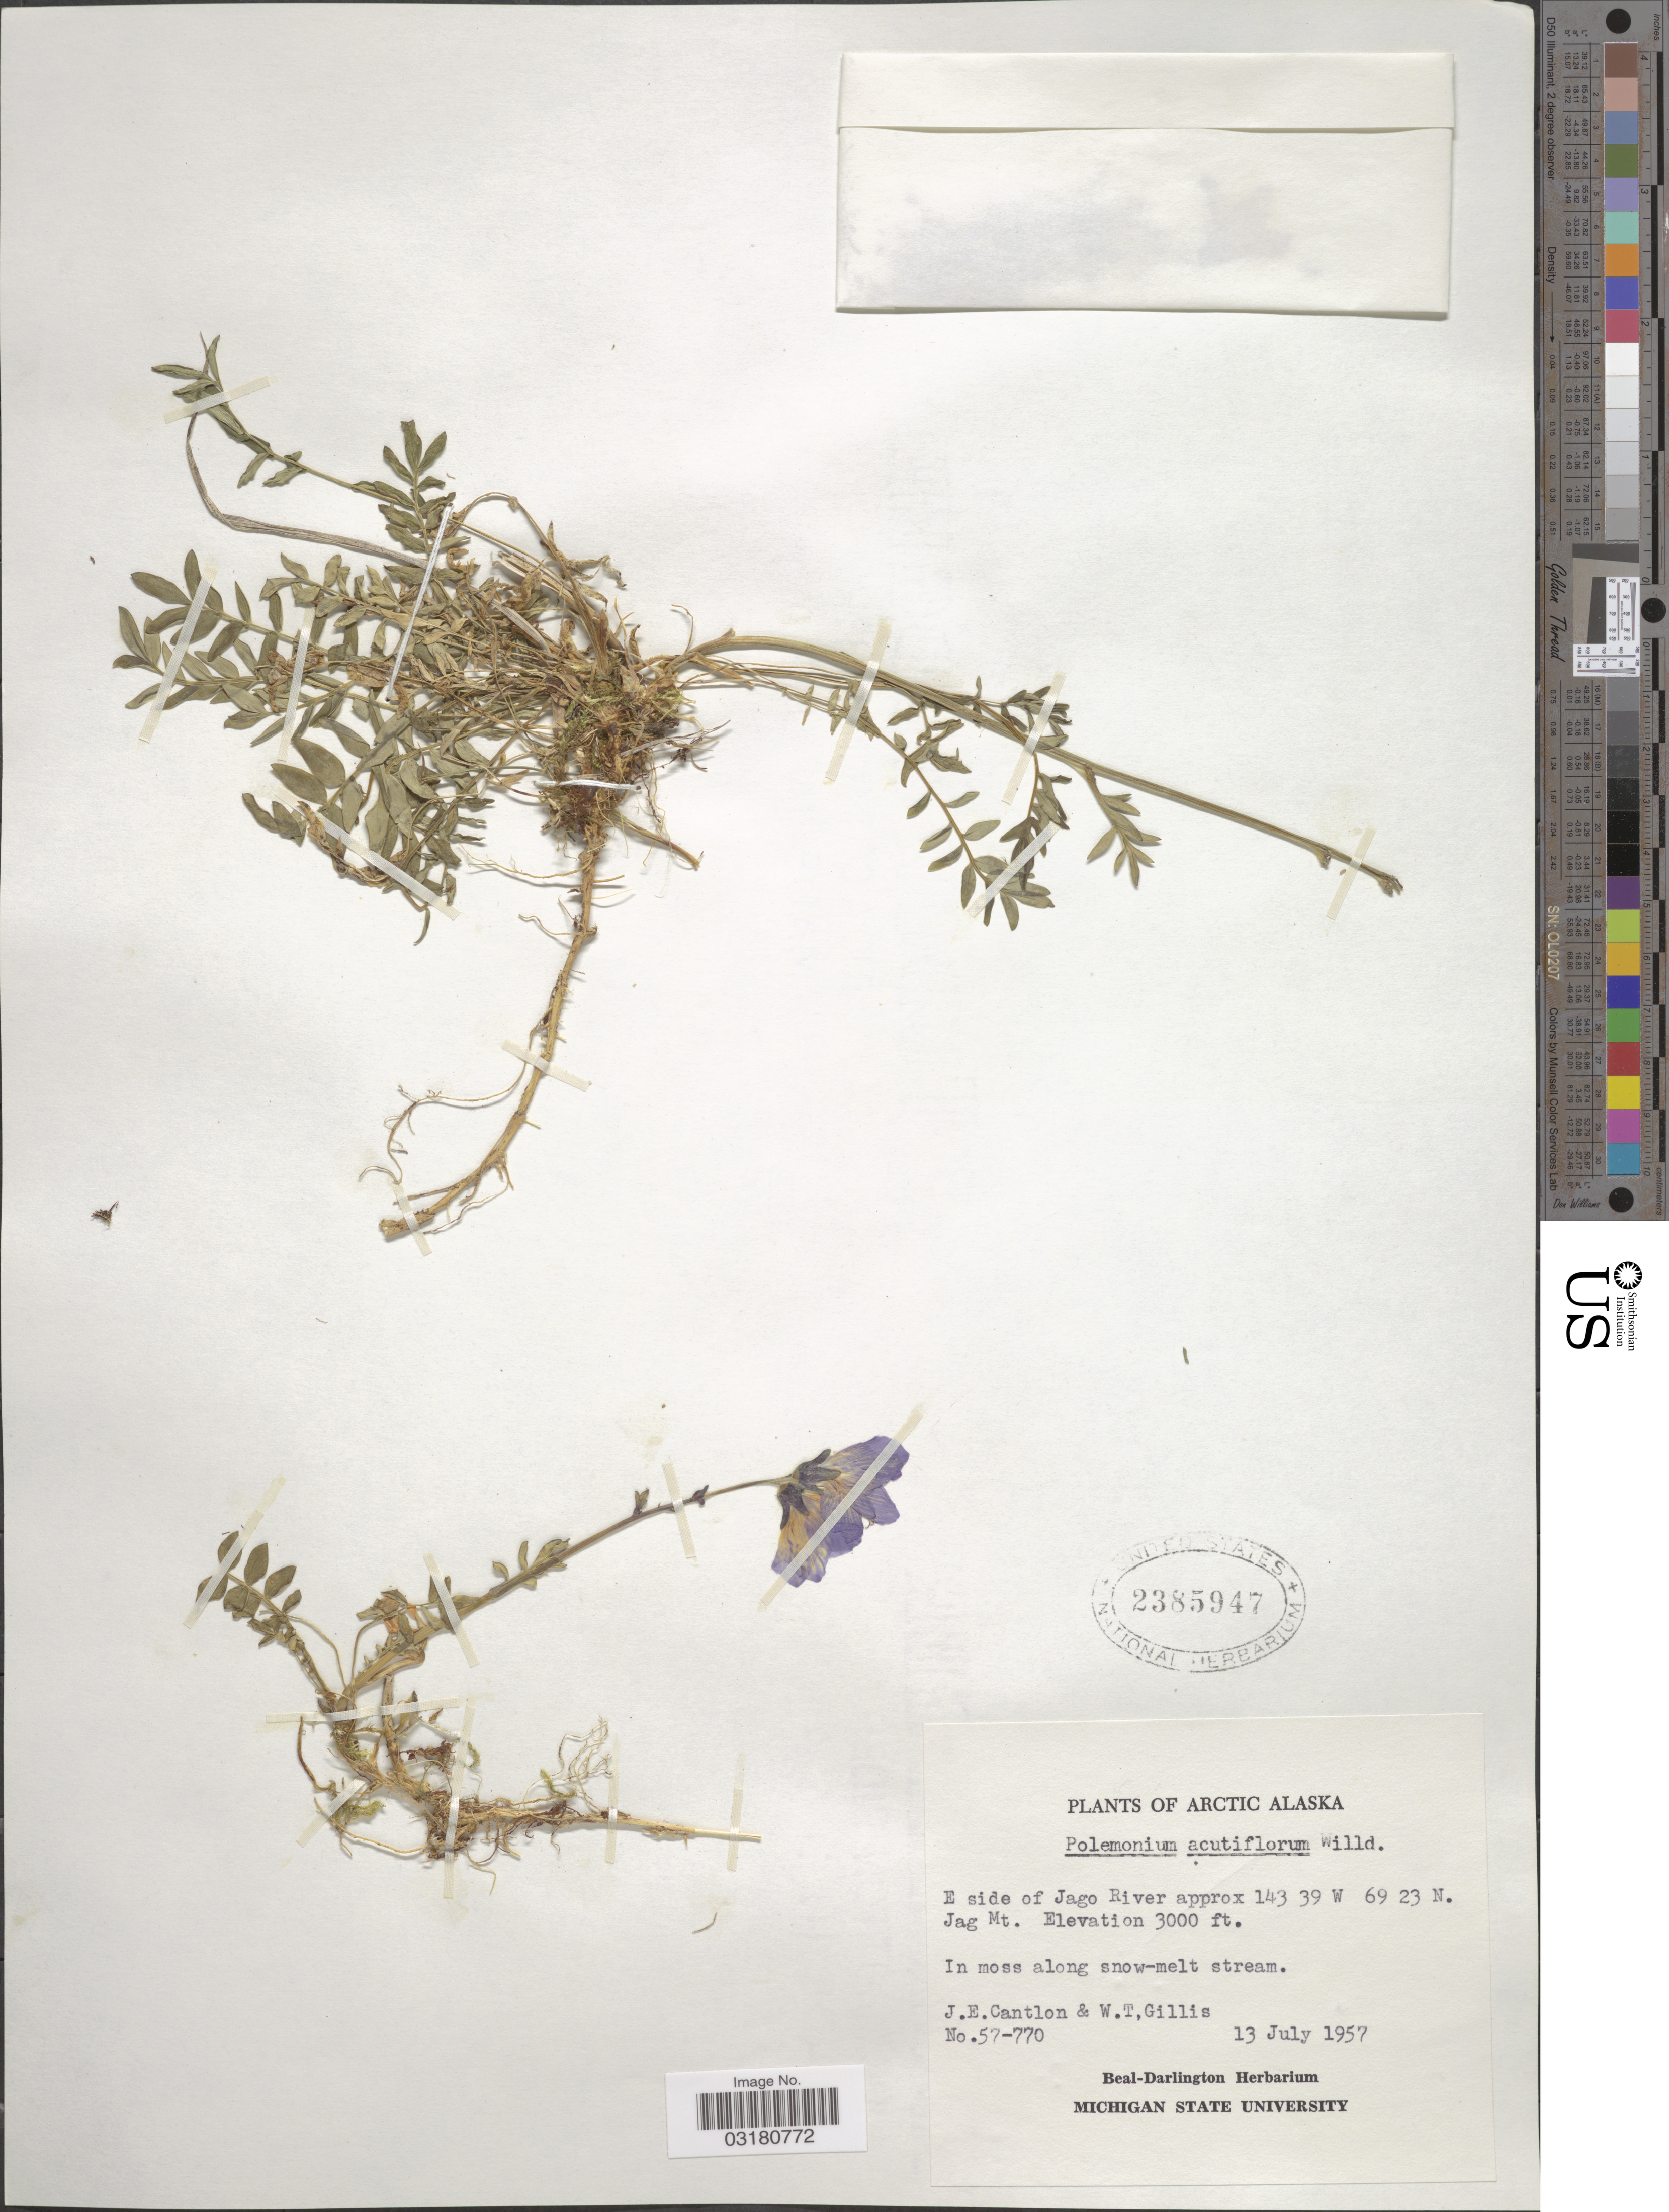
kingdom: Plantae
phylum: Tracheophyta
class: Magnoliopsida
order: Ericales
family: Polemoniaceae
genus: Polemonium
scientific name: Polemonium acutiflorum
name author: Willd. ex Roem. & Schult.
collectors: J. Cantlon & W. T. Gillis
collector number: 57-770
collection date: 1957-07-13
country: United States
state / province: Alaska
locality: Arctic Alaska. E side of Jago River. Jag Mt.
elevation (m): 914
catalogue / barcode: US 2385947